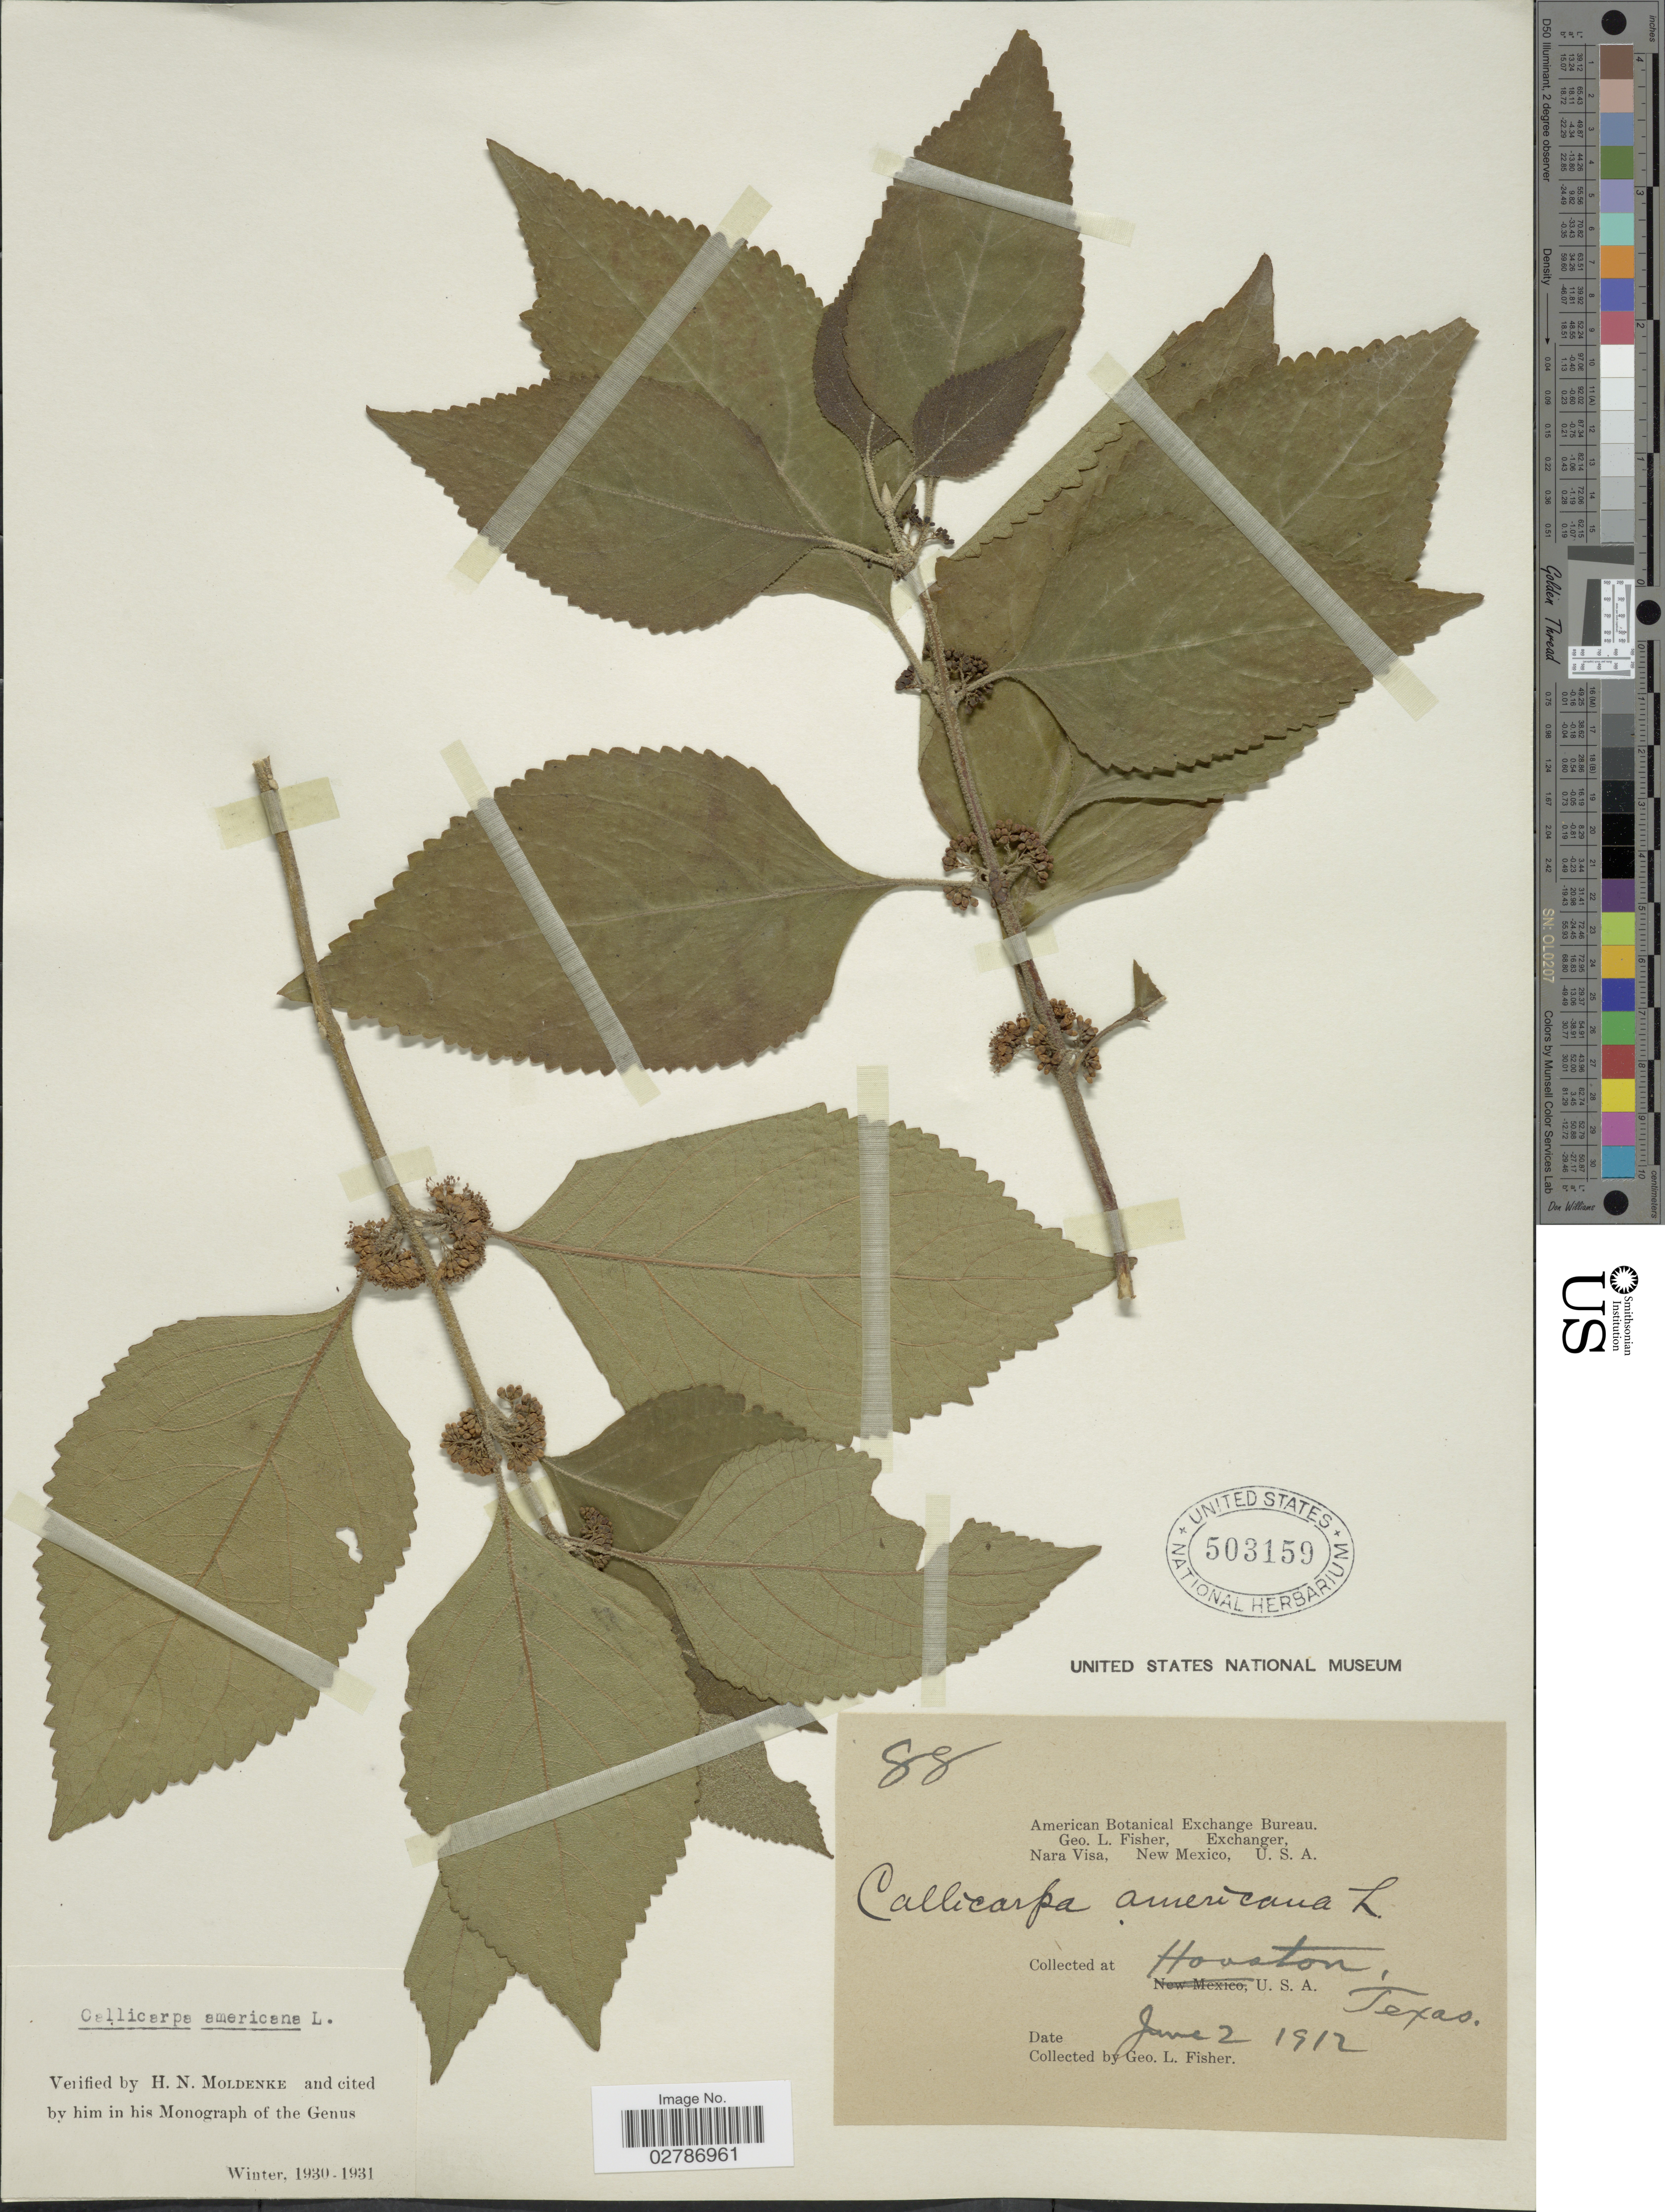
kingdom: Plantae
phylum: Tracheophyta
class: Magnoliopsida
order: Lamiales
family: Lamiaceae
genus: Callicarpa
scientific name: Callicarpa americana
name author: L.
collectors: G. L. Fisher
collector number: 88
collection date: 1912-06-02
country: United States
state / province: Texas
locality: Houston.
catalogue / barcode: US 503159